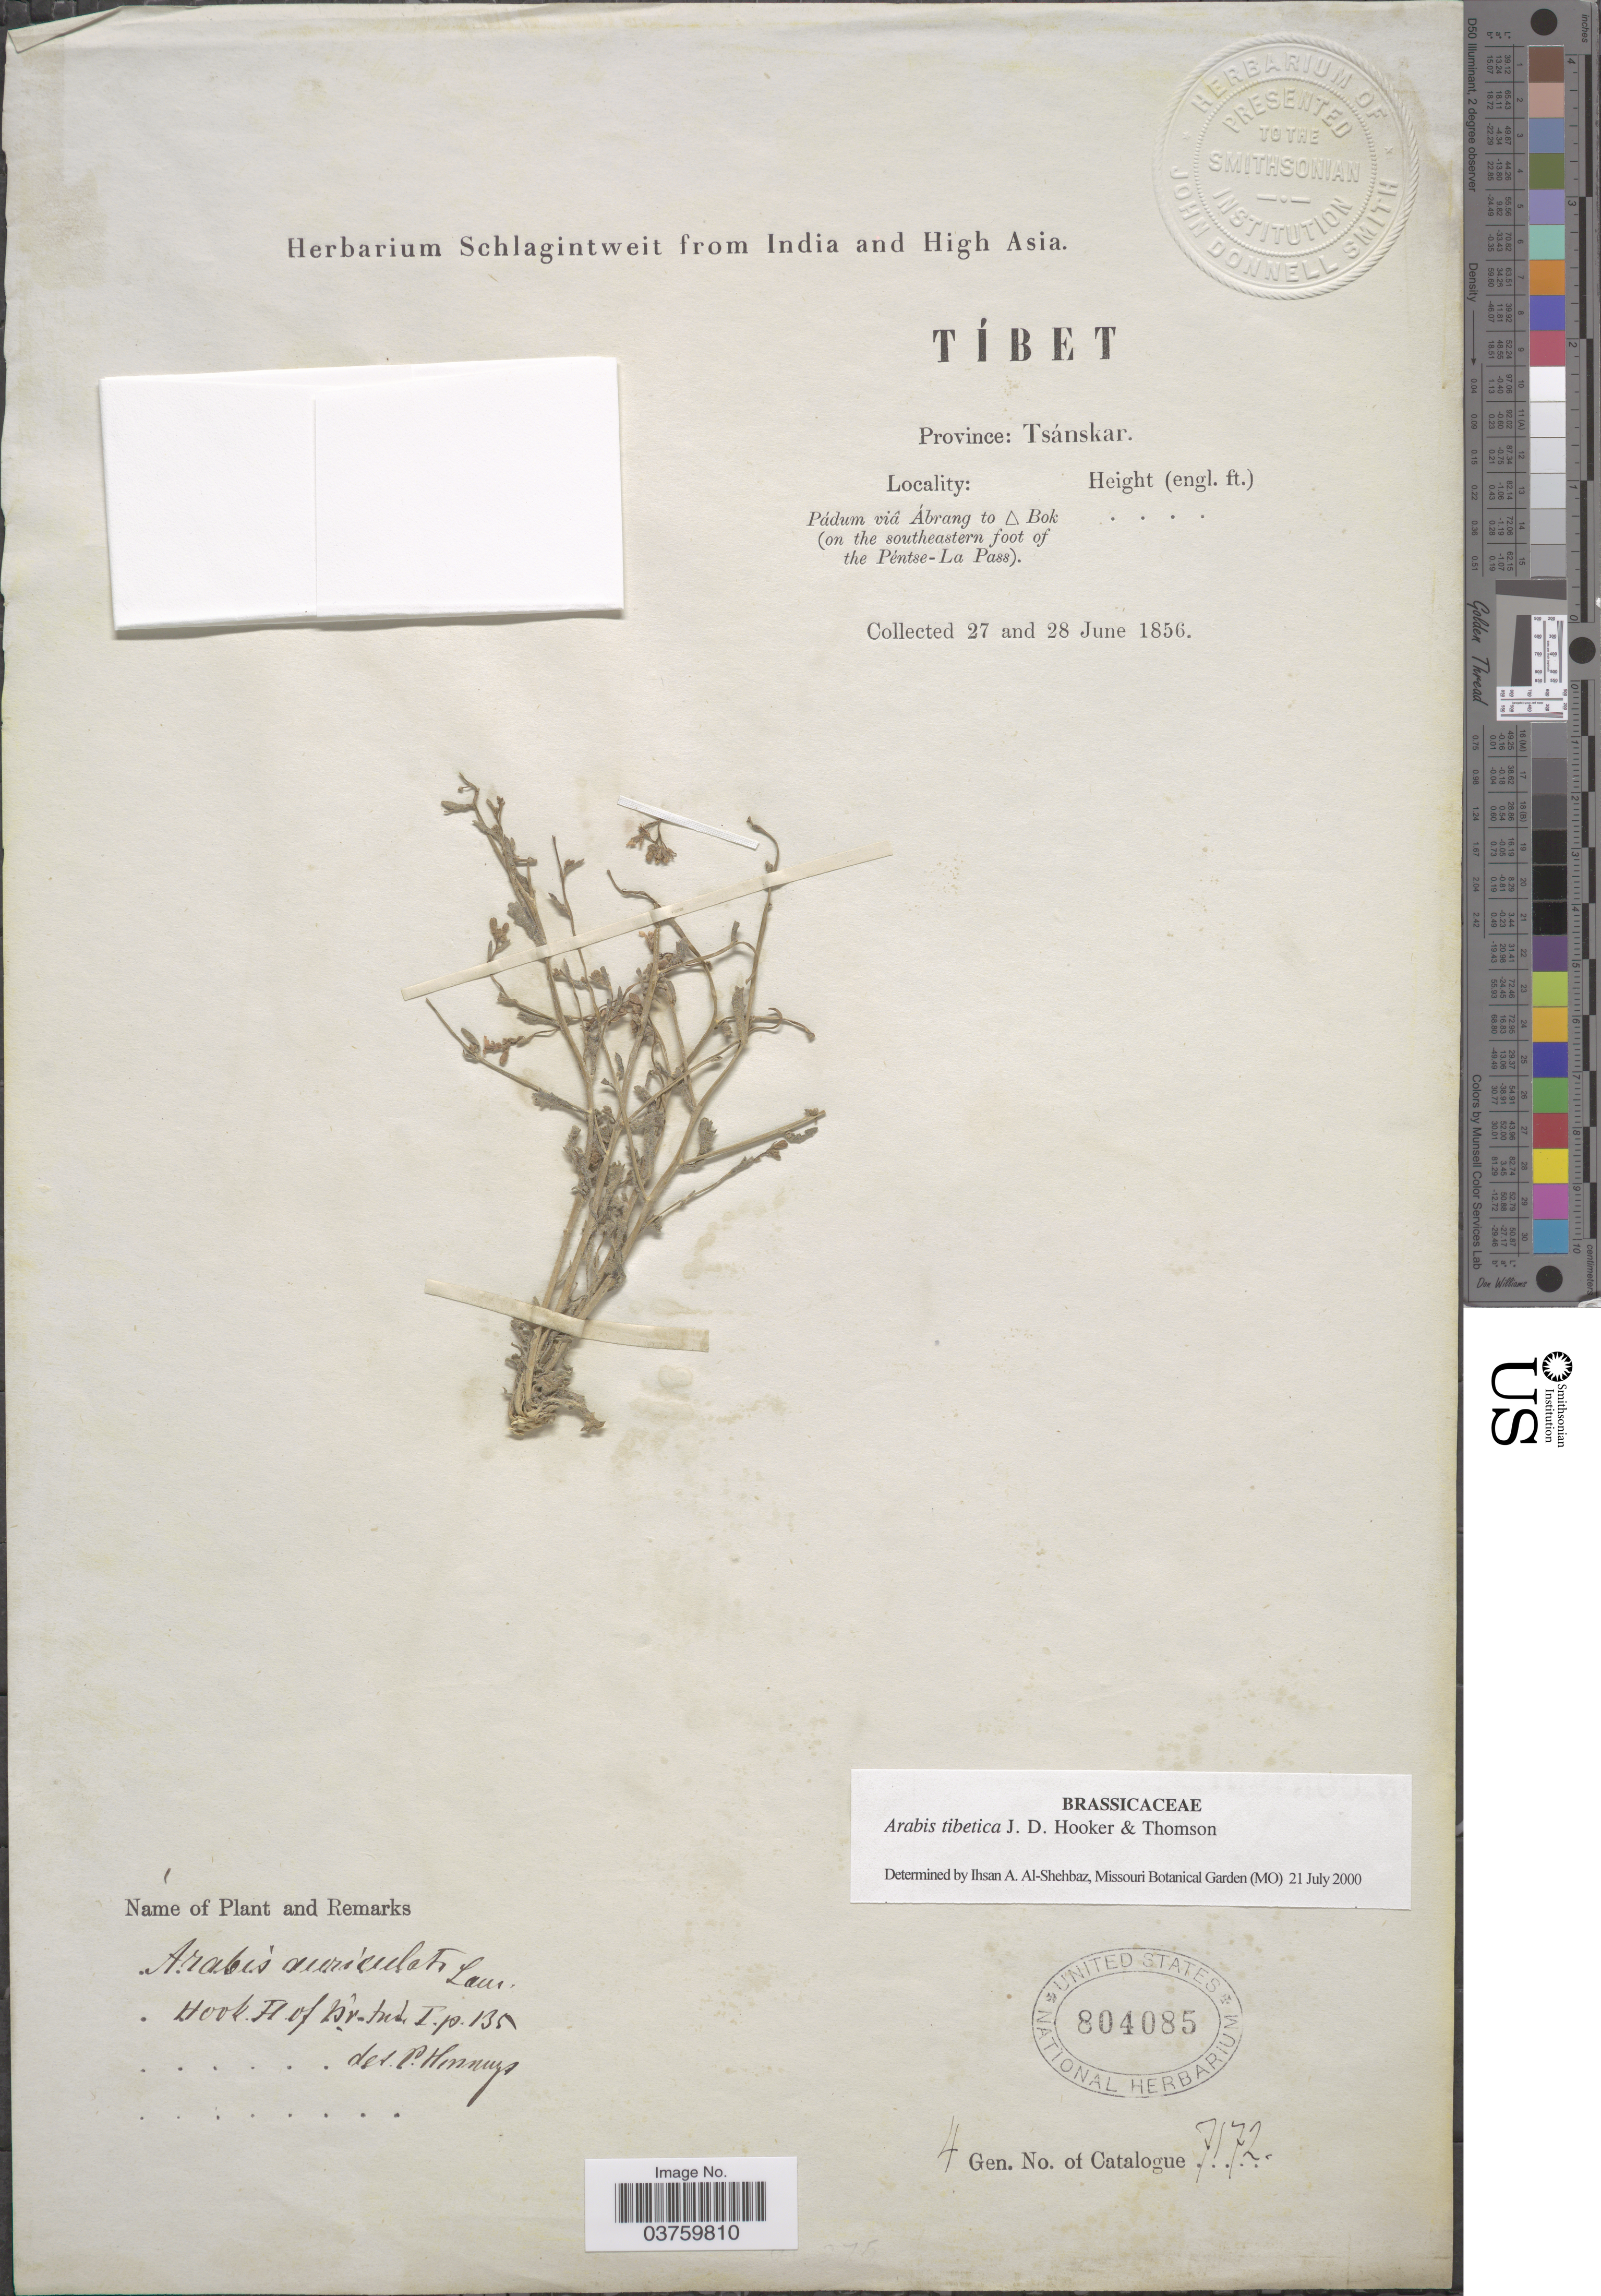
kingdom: Plantae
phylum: Tracheophyta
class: Magnoliopsida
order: Brassicales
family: Brassicaceae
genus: Arabis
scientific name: Arabis tibetica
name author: Hook. f. & Thomson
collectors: ex herb. Schlagintweit from India and High Asia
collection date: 1856-06-27/1856-06-28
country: China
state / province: Xizang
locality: Tíbet. Province: Tsánskar. Pádum viâ Ábrang to Bok (on the southeastern foot of the Péntse-La Pass).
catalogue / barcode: US 804085